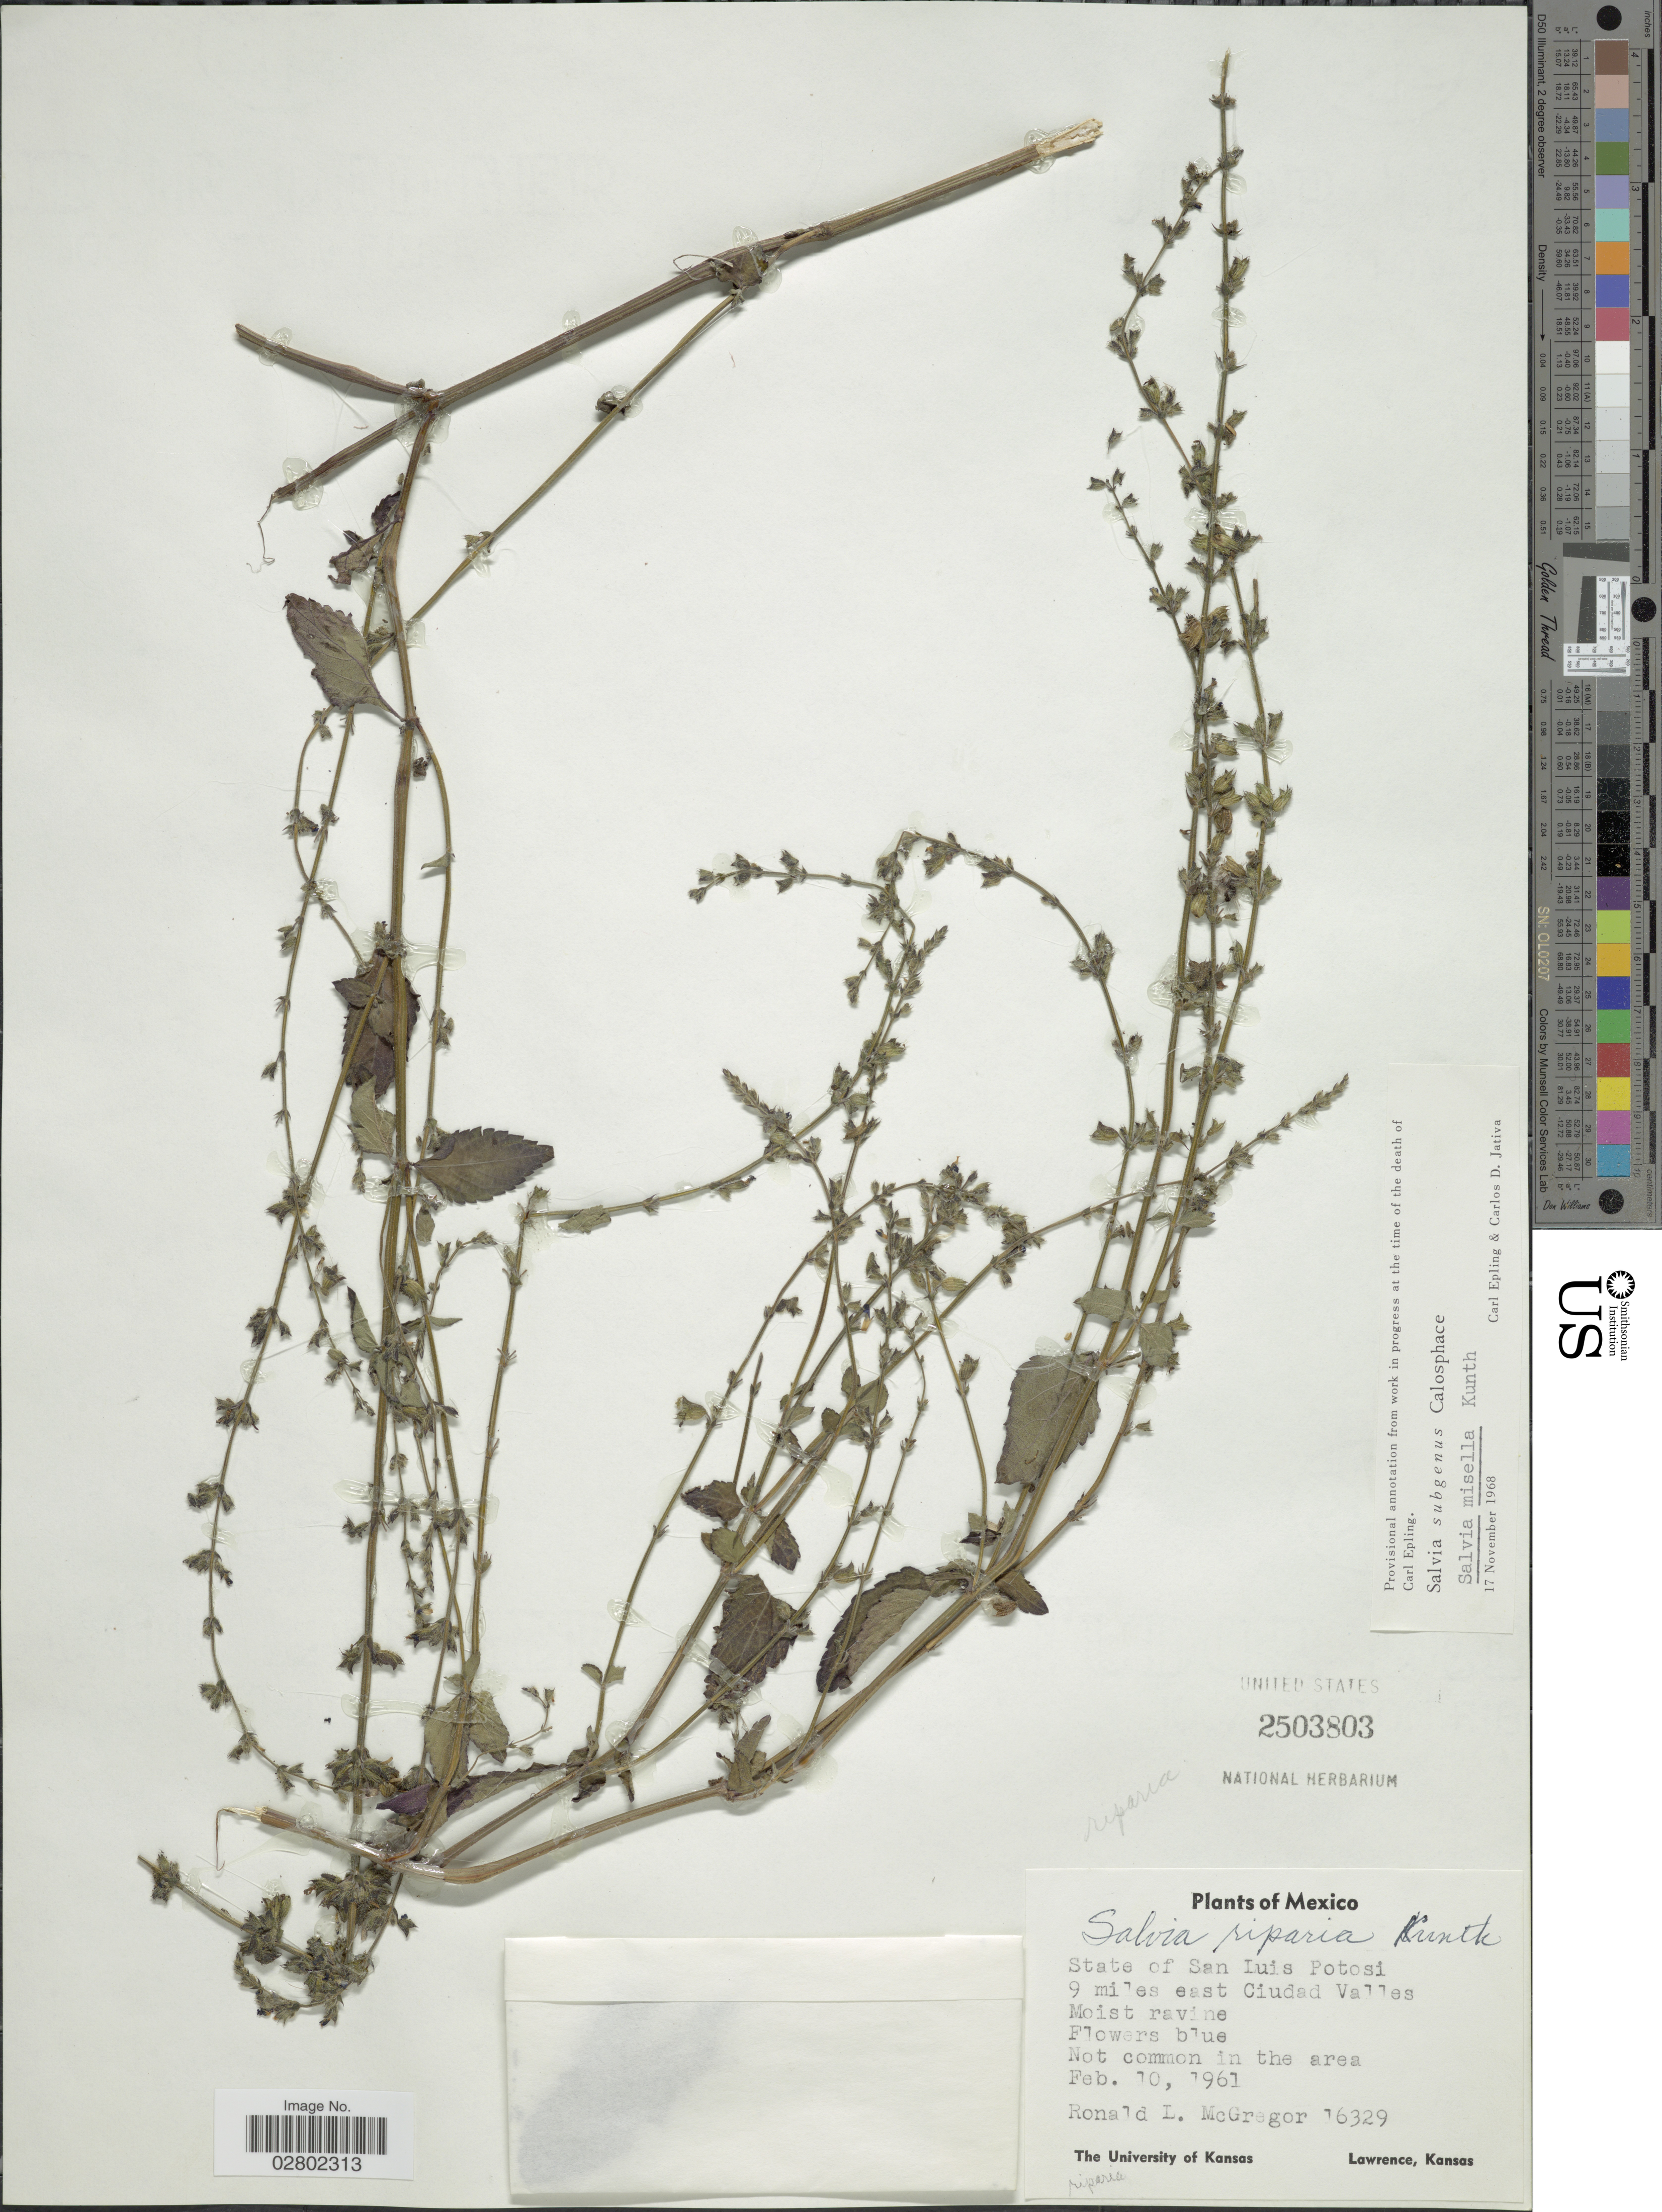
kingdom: Plantae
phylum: Tracheophyta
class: Magnoliopsida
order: Lamiales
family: Lamiaceae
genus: Salvia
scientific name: Salvia misella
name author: Kunth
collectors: R. McGregor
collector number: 16329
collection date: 1961-02-10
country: Mexico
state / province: San Luis Potosí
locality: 9 miles east Ciudad Valles.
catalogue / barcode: US 2503803